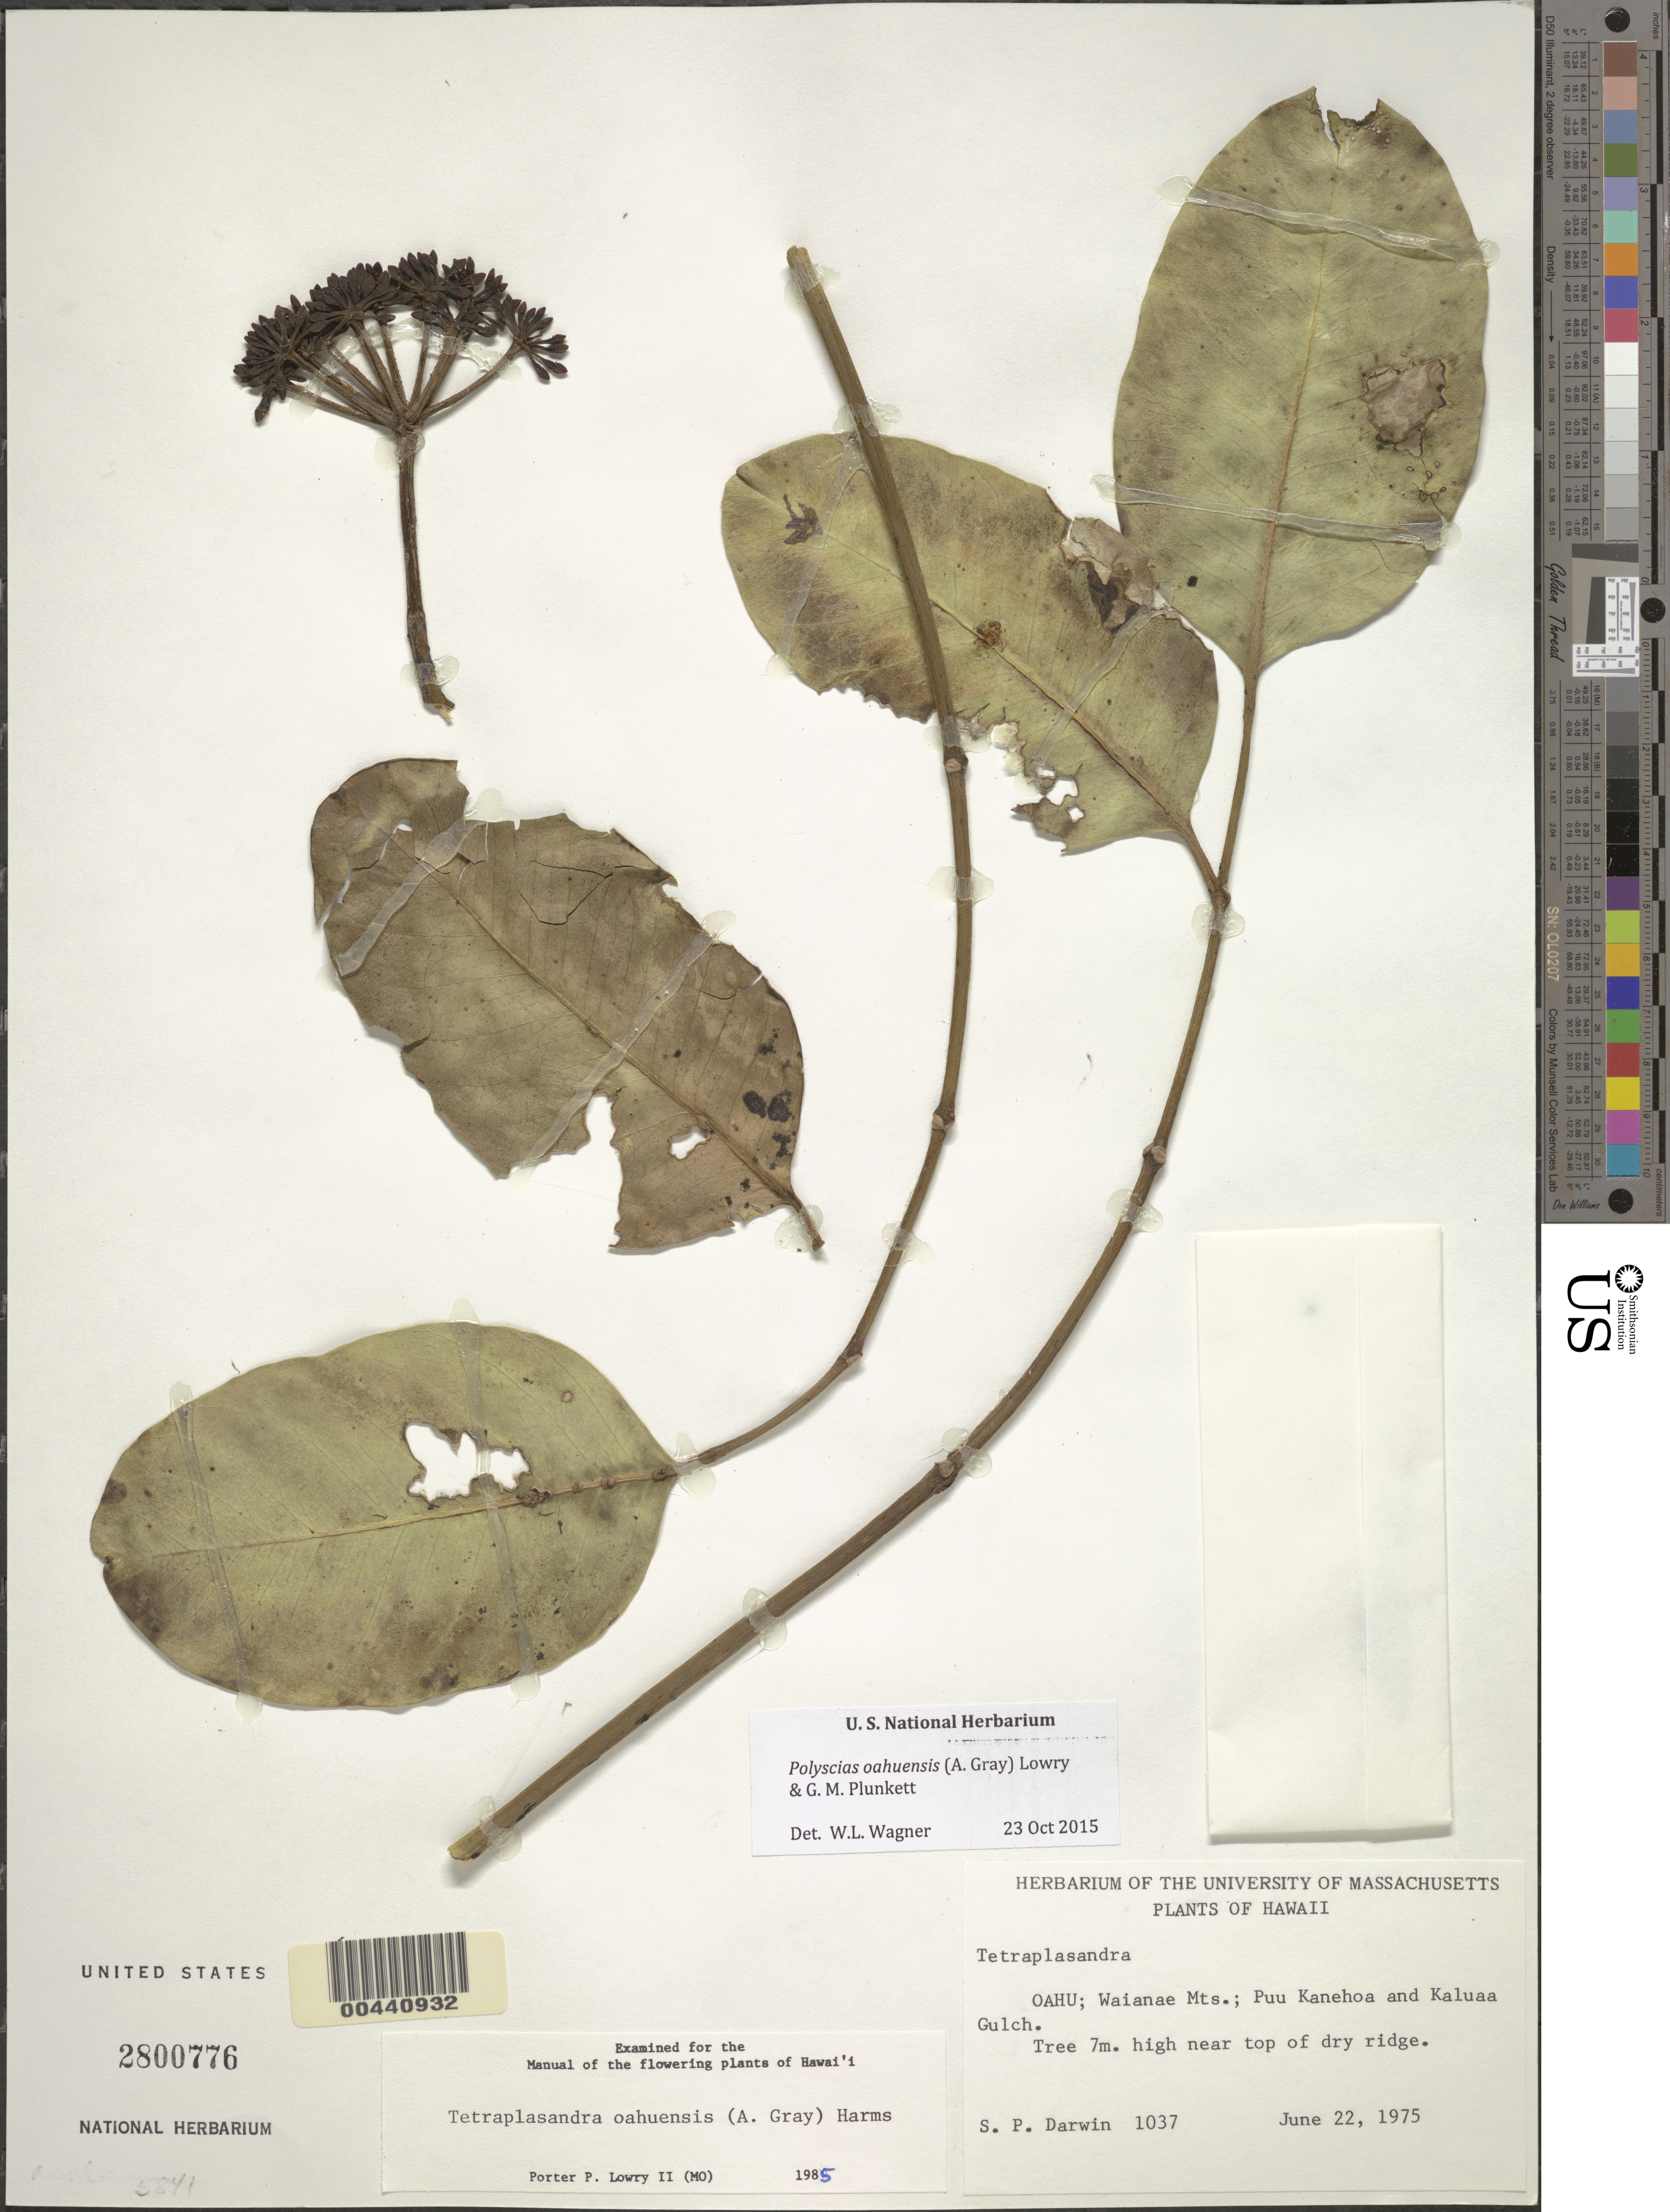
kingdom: Plantae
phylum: Tracheophyta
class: Magnoliopsida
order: Apiales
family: Araliaceae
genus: Polyscias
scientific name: Polyscias oahuensis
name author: (A. Gray) Lowry & G. M. Plunkett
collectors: S. P. Darwin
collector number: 1037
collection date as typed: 22 Jun 1975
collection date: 1975-06-22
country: United States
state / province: Hawaii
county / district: Honolulu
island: Oahu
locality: Waianae Mts.; Puu Kanehoa and Kaluaa Gulch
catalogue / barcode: US 2800776